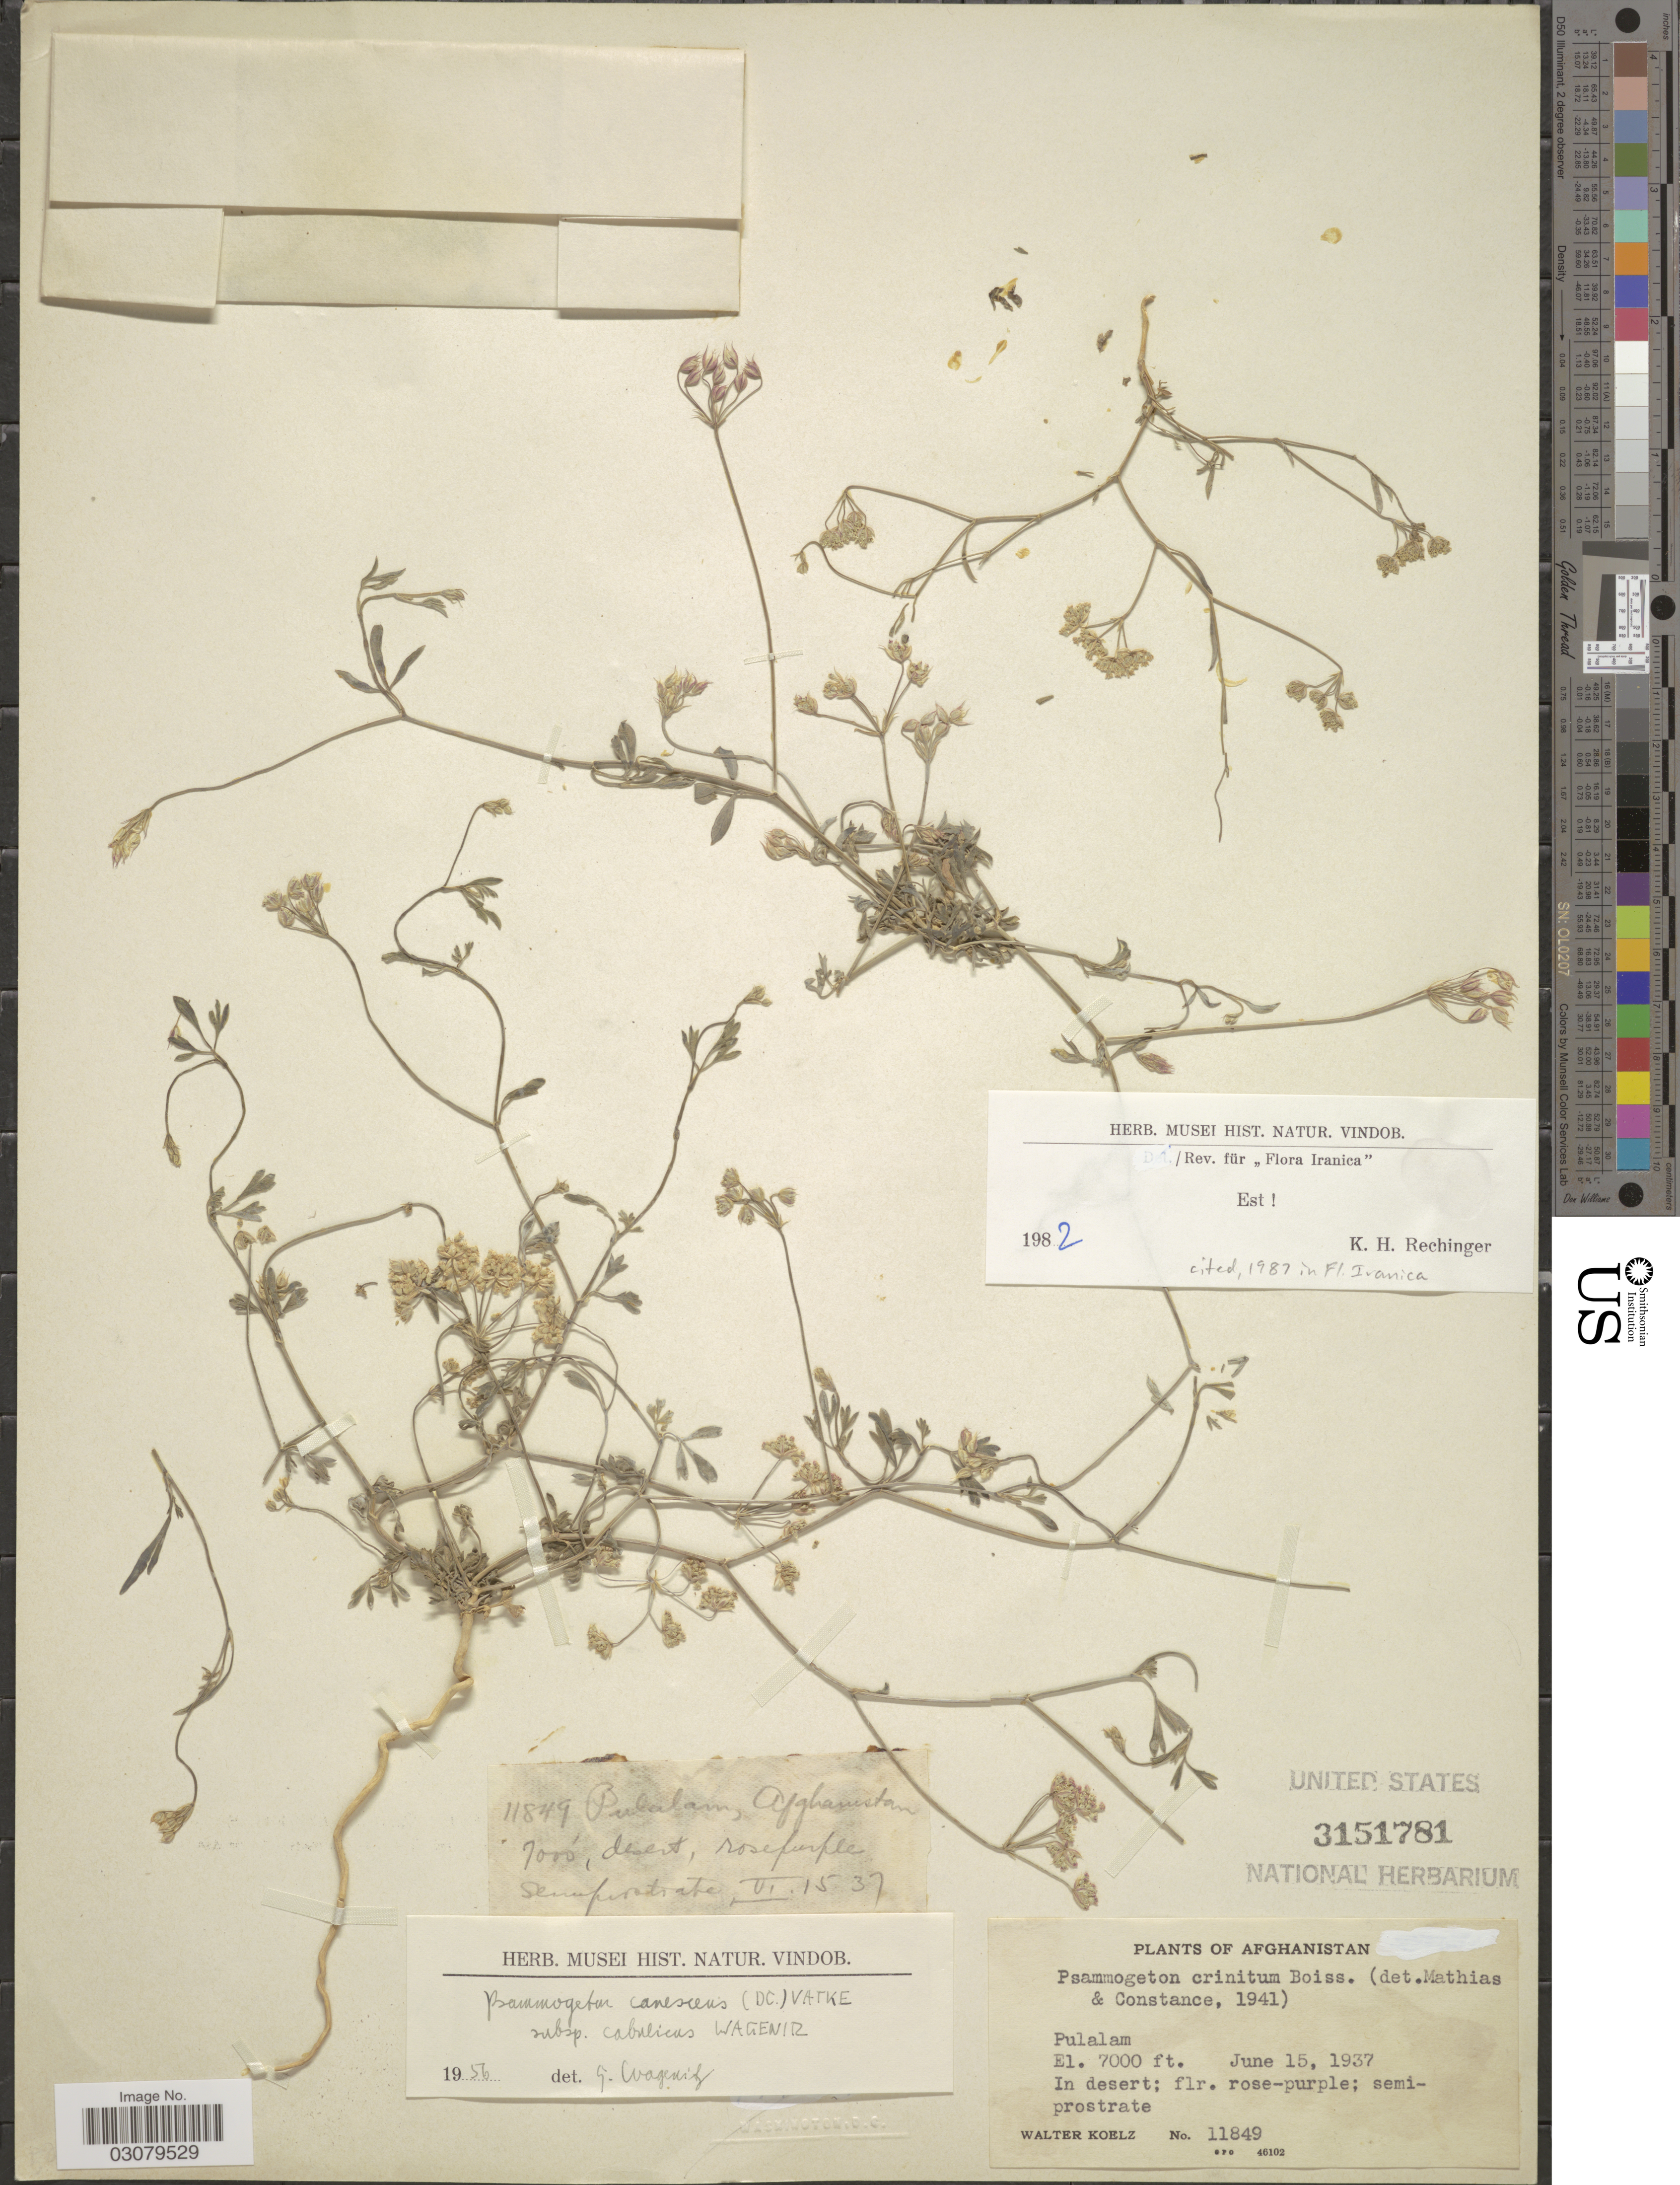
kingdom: Plantae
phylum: Tracheophyta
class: Magnoliopsida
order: Apiales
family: Apiaceae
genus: Psammogeton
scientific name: Psammogeton canescens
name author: Vatke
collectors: W. N. Koelz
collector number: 11849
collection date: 1937-06-15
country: Afghanistan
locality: Pulalam.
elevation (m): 2134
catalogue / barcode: US 3151781